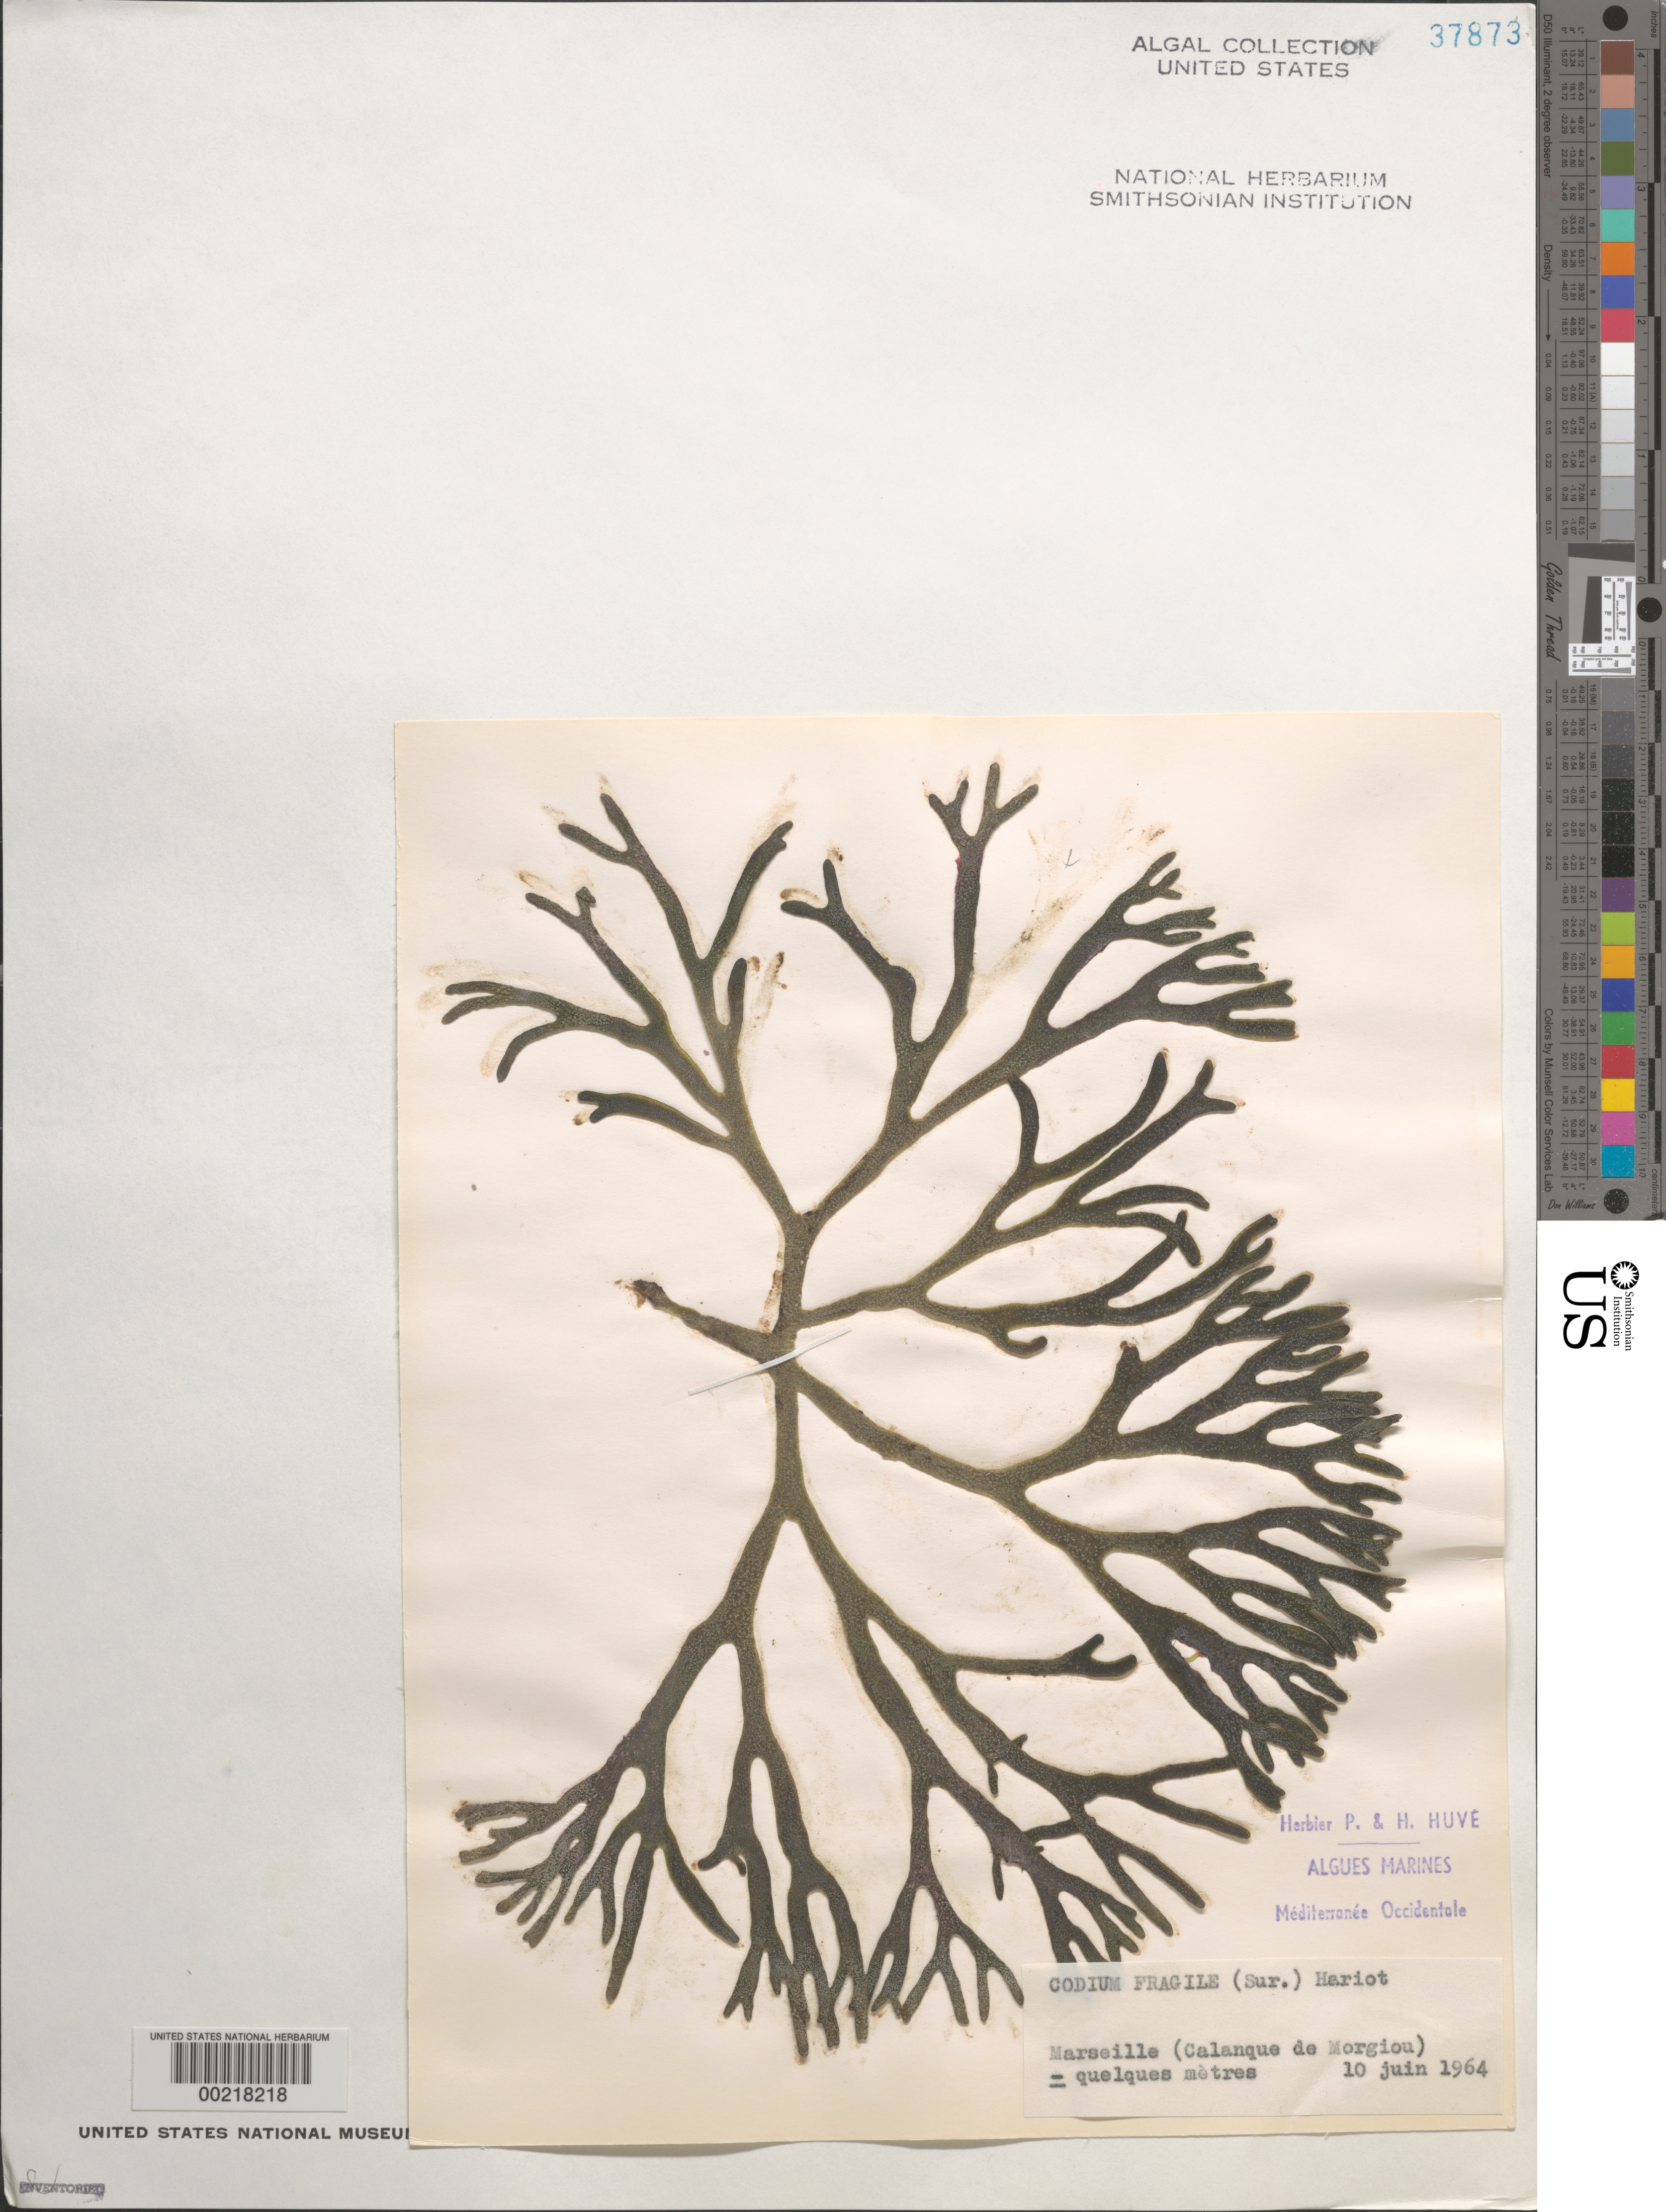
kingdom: Plantae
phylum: Chlorophyta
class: Ulvophyceae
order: Bryopsidales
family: Codiaceae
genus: Codium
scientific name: Codium fragile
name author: (Suringar) P. Hariot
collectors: P. Huve & H. Huve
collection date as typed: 10 Jun 1964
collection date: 1964-06-10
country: France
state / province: Provence-Alpes-Côte d'Azur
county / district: Bouches-du-Rhône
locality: Marseille, Calanque de Morgiou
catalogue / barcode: US 37873